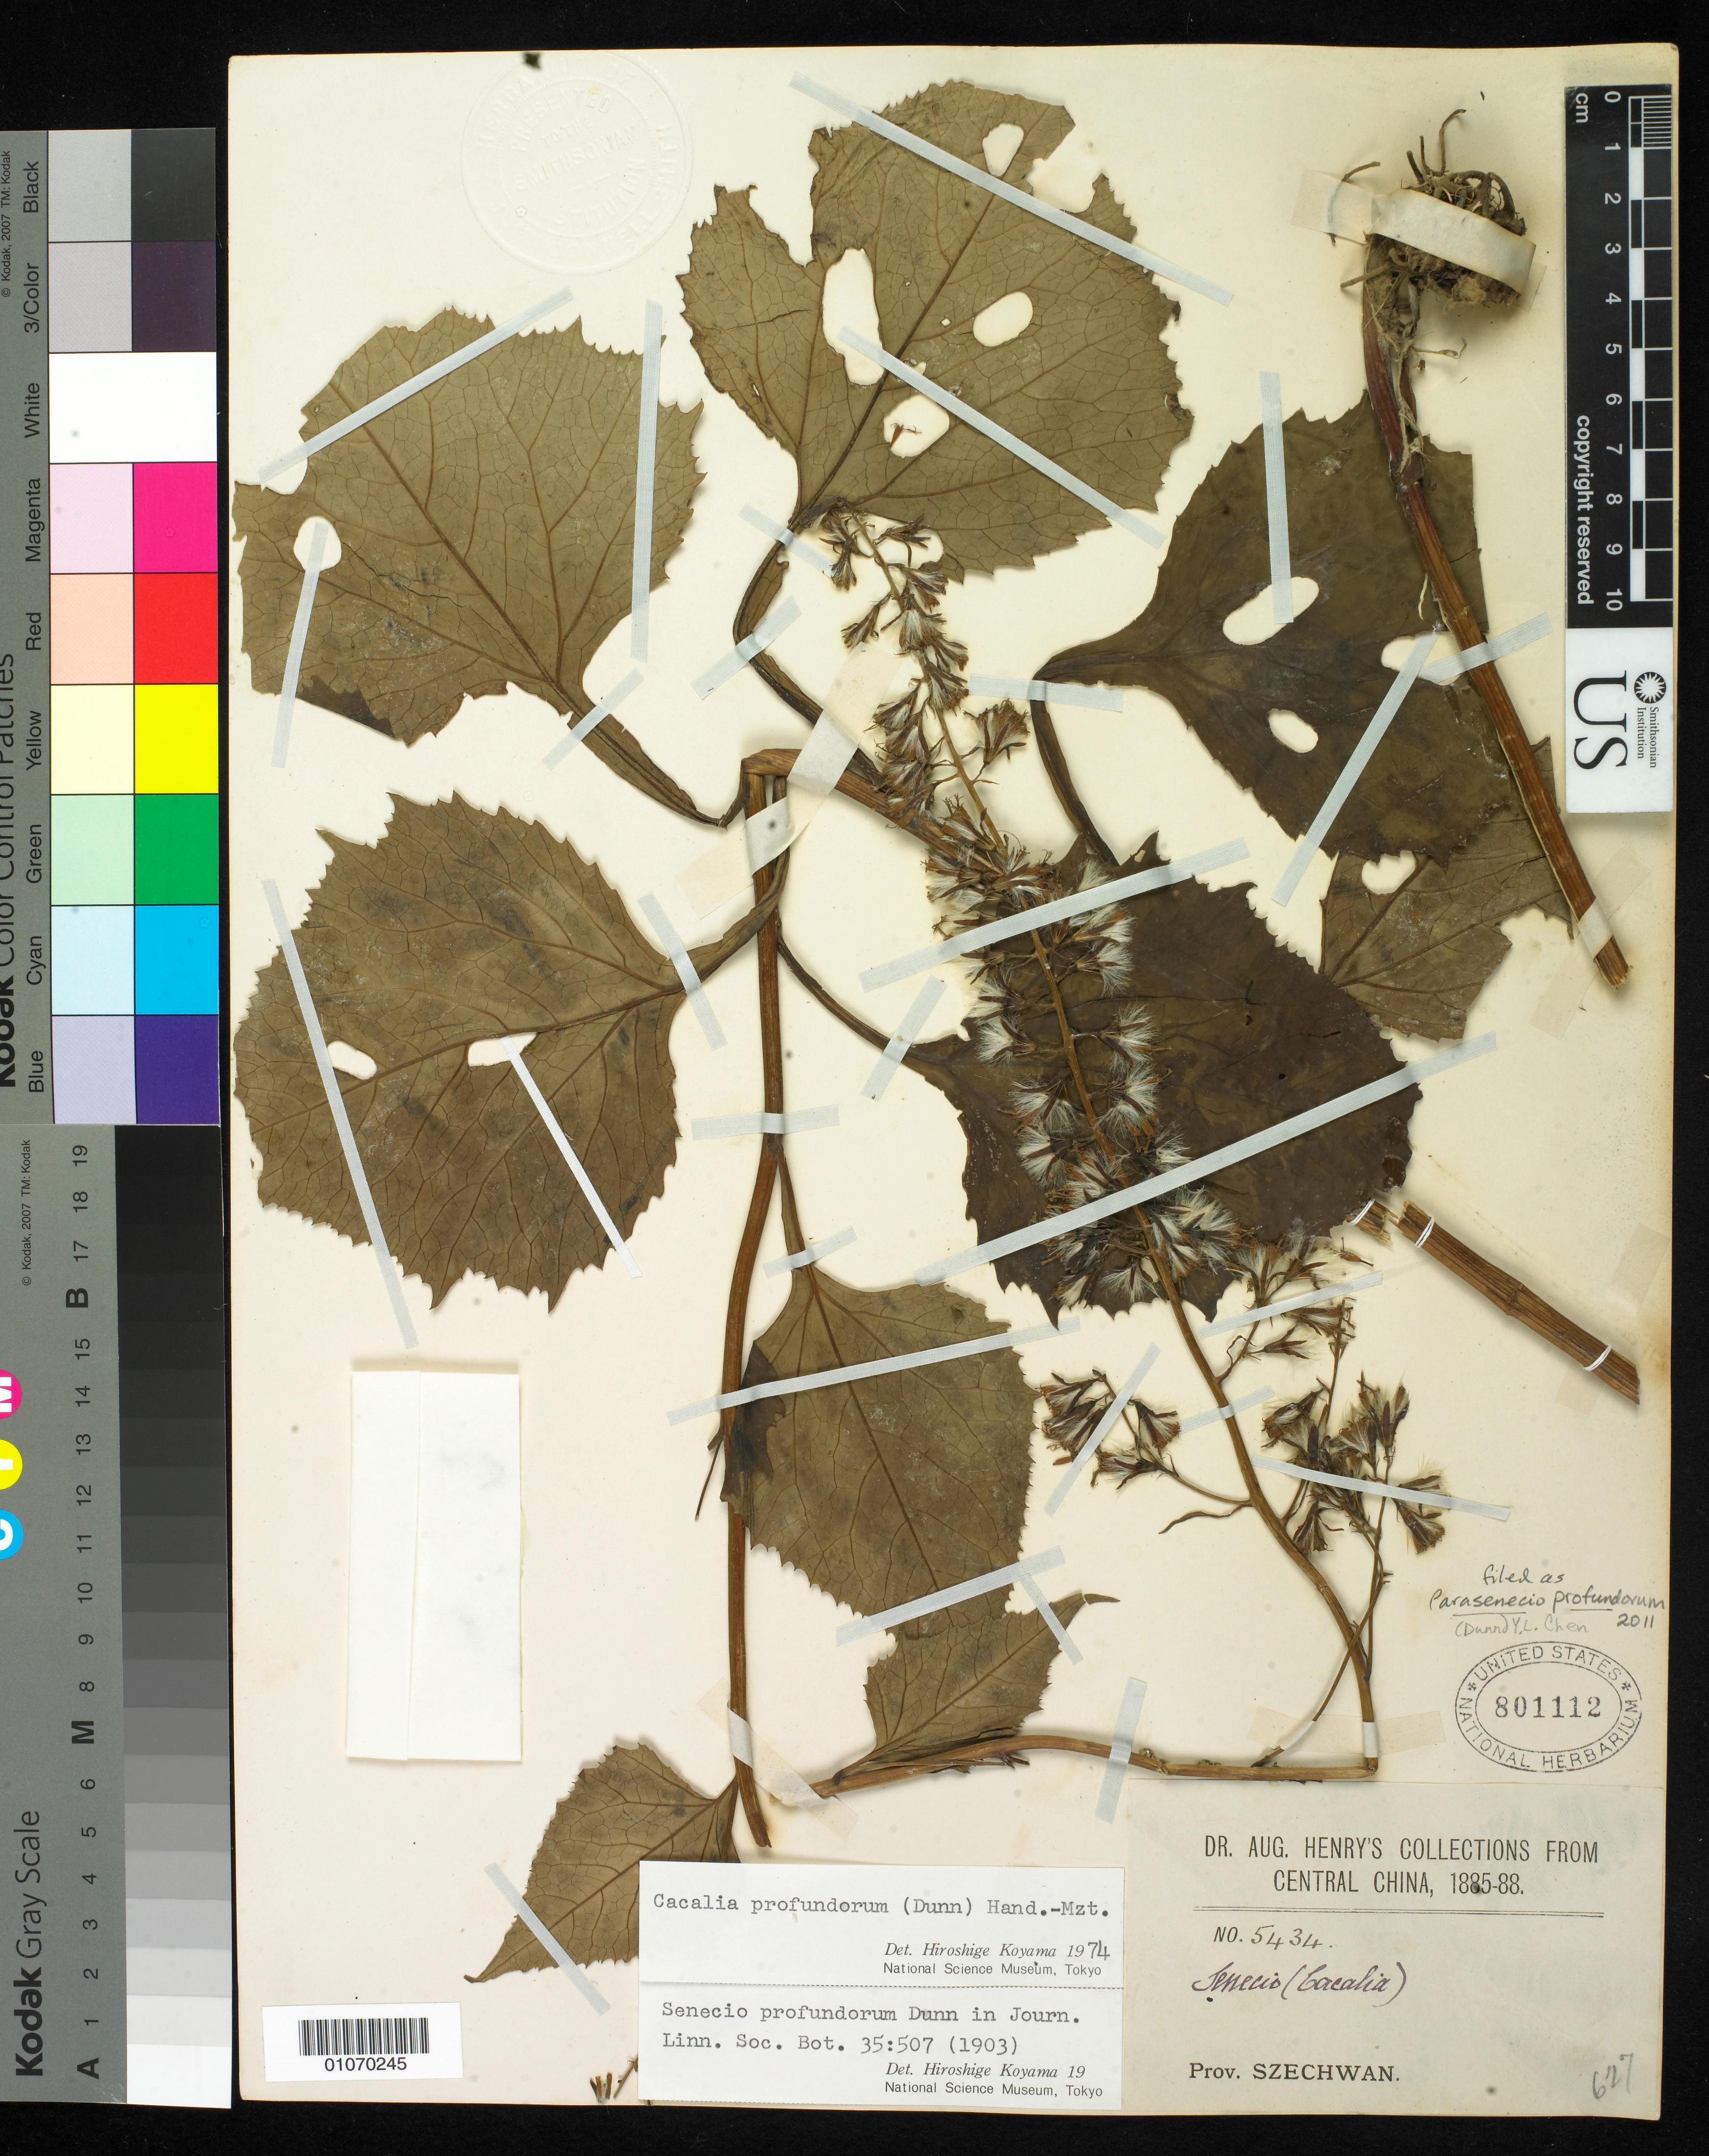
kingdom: Plantae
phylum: Tracheophyta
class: Magnoliopsida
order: Asterales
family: Asteraceae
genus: Parasenecio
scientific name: Parasenecio profundorum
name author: (Dunn) Y.L. Chen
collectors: A. Henry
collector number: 5434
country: China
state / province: Sichuan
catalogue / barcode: US 801112